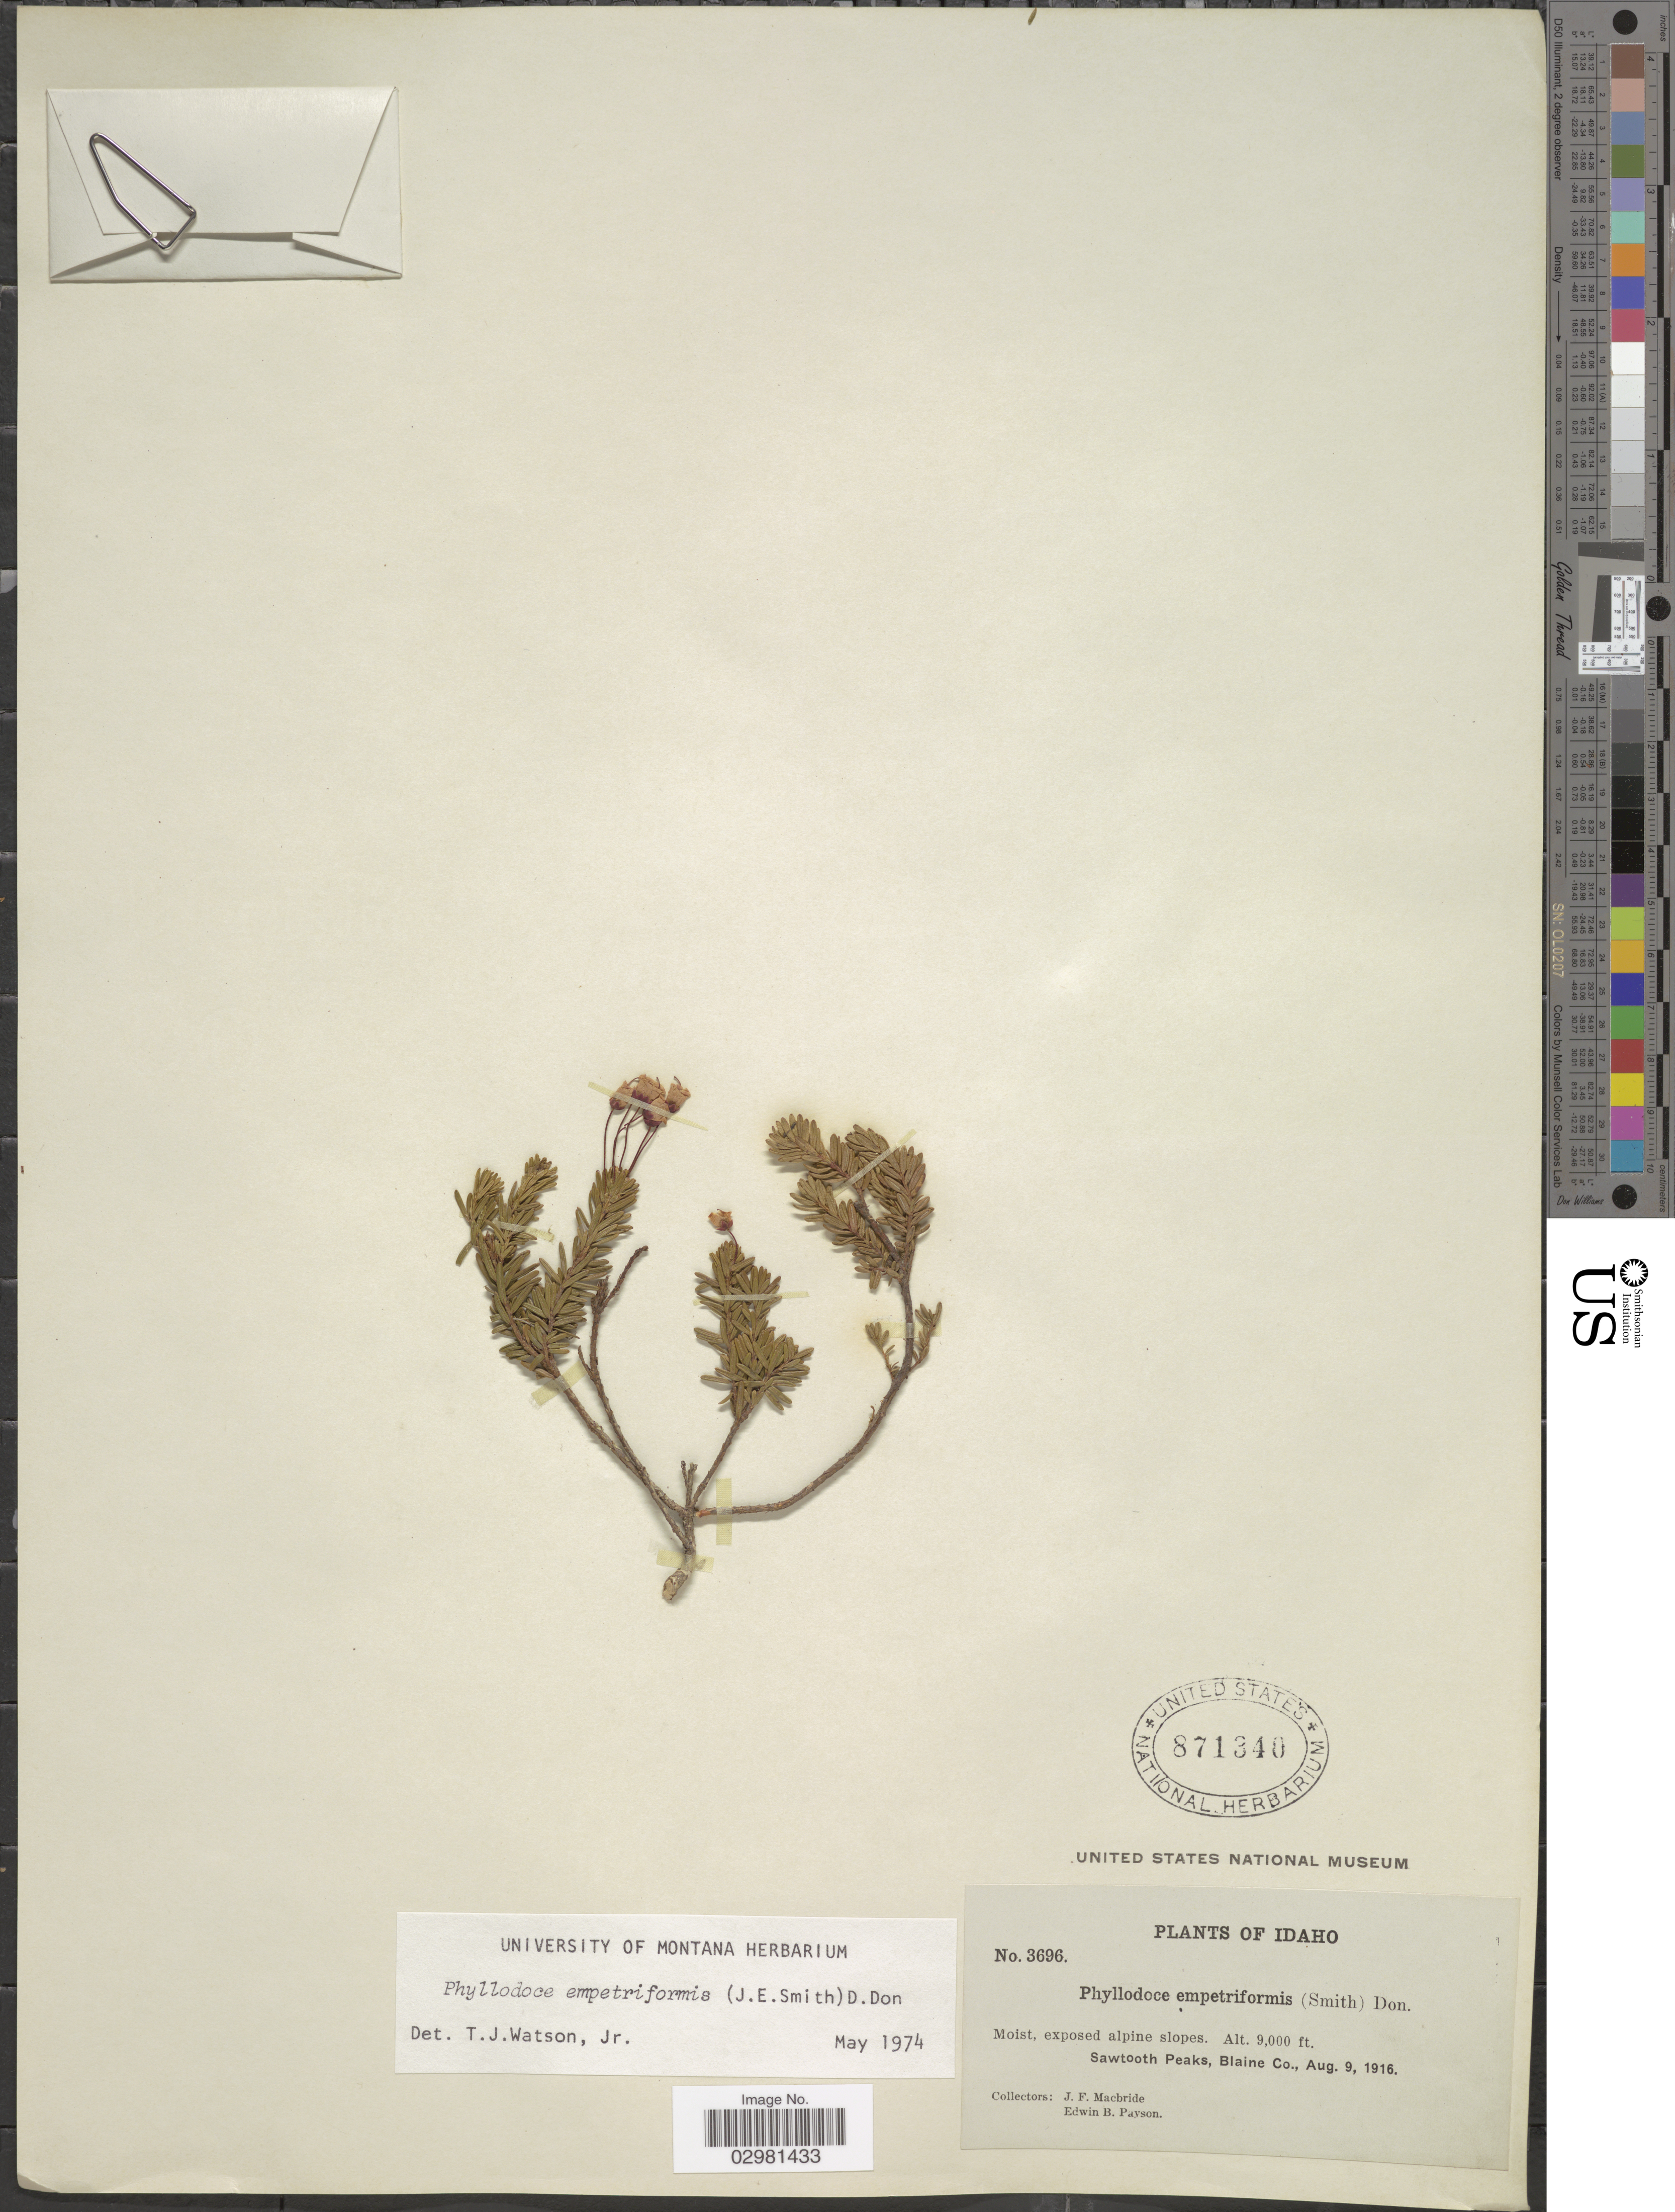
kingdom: Plantae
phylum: Tracheophyta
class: Magnoliopsida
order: Ericales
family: Ericaceae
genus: Phyllodoce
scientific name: Phyllodoce empetiformis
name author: (Small) D. Don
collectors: J. F. Macbride & E. B. Payson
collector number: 3696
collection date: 1916-08-09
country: United States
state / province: Idaho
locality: Sawtooth Peaks, Blaine Co.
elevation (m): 2743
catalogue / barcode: US 871340